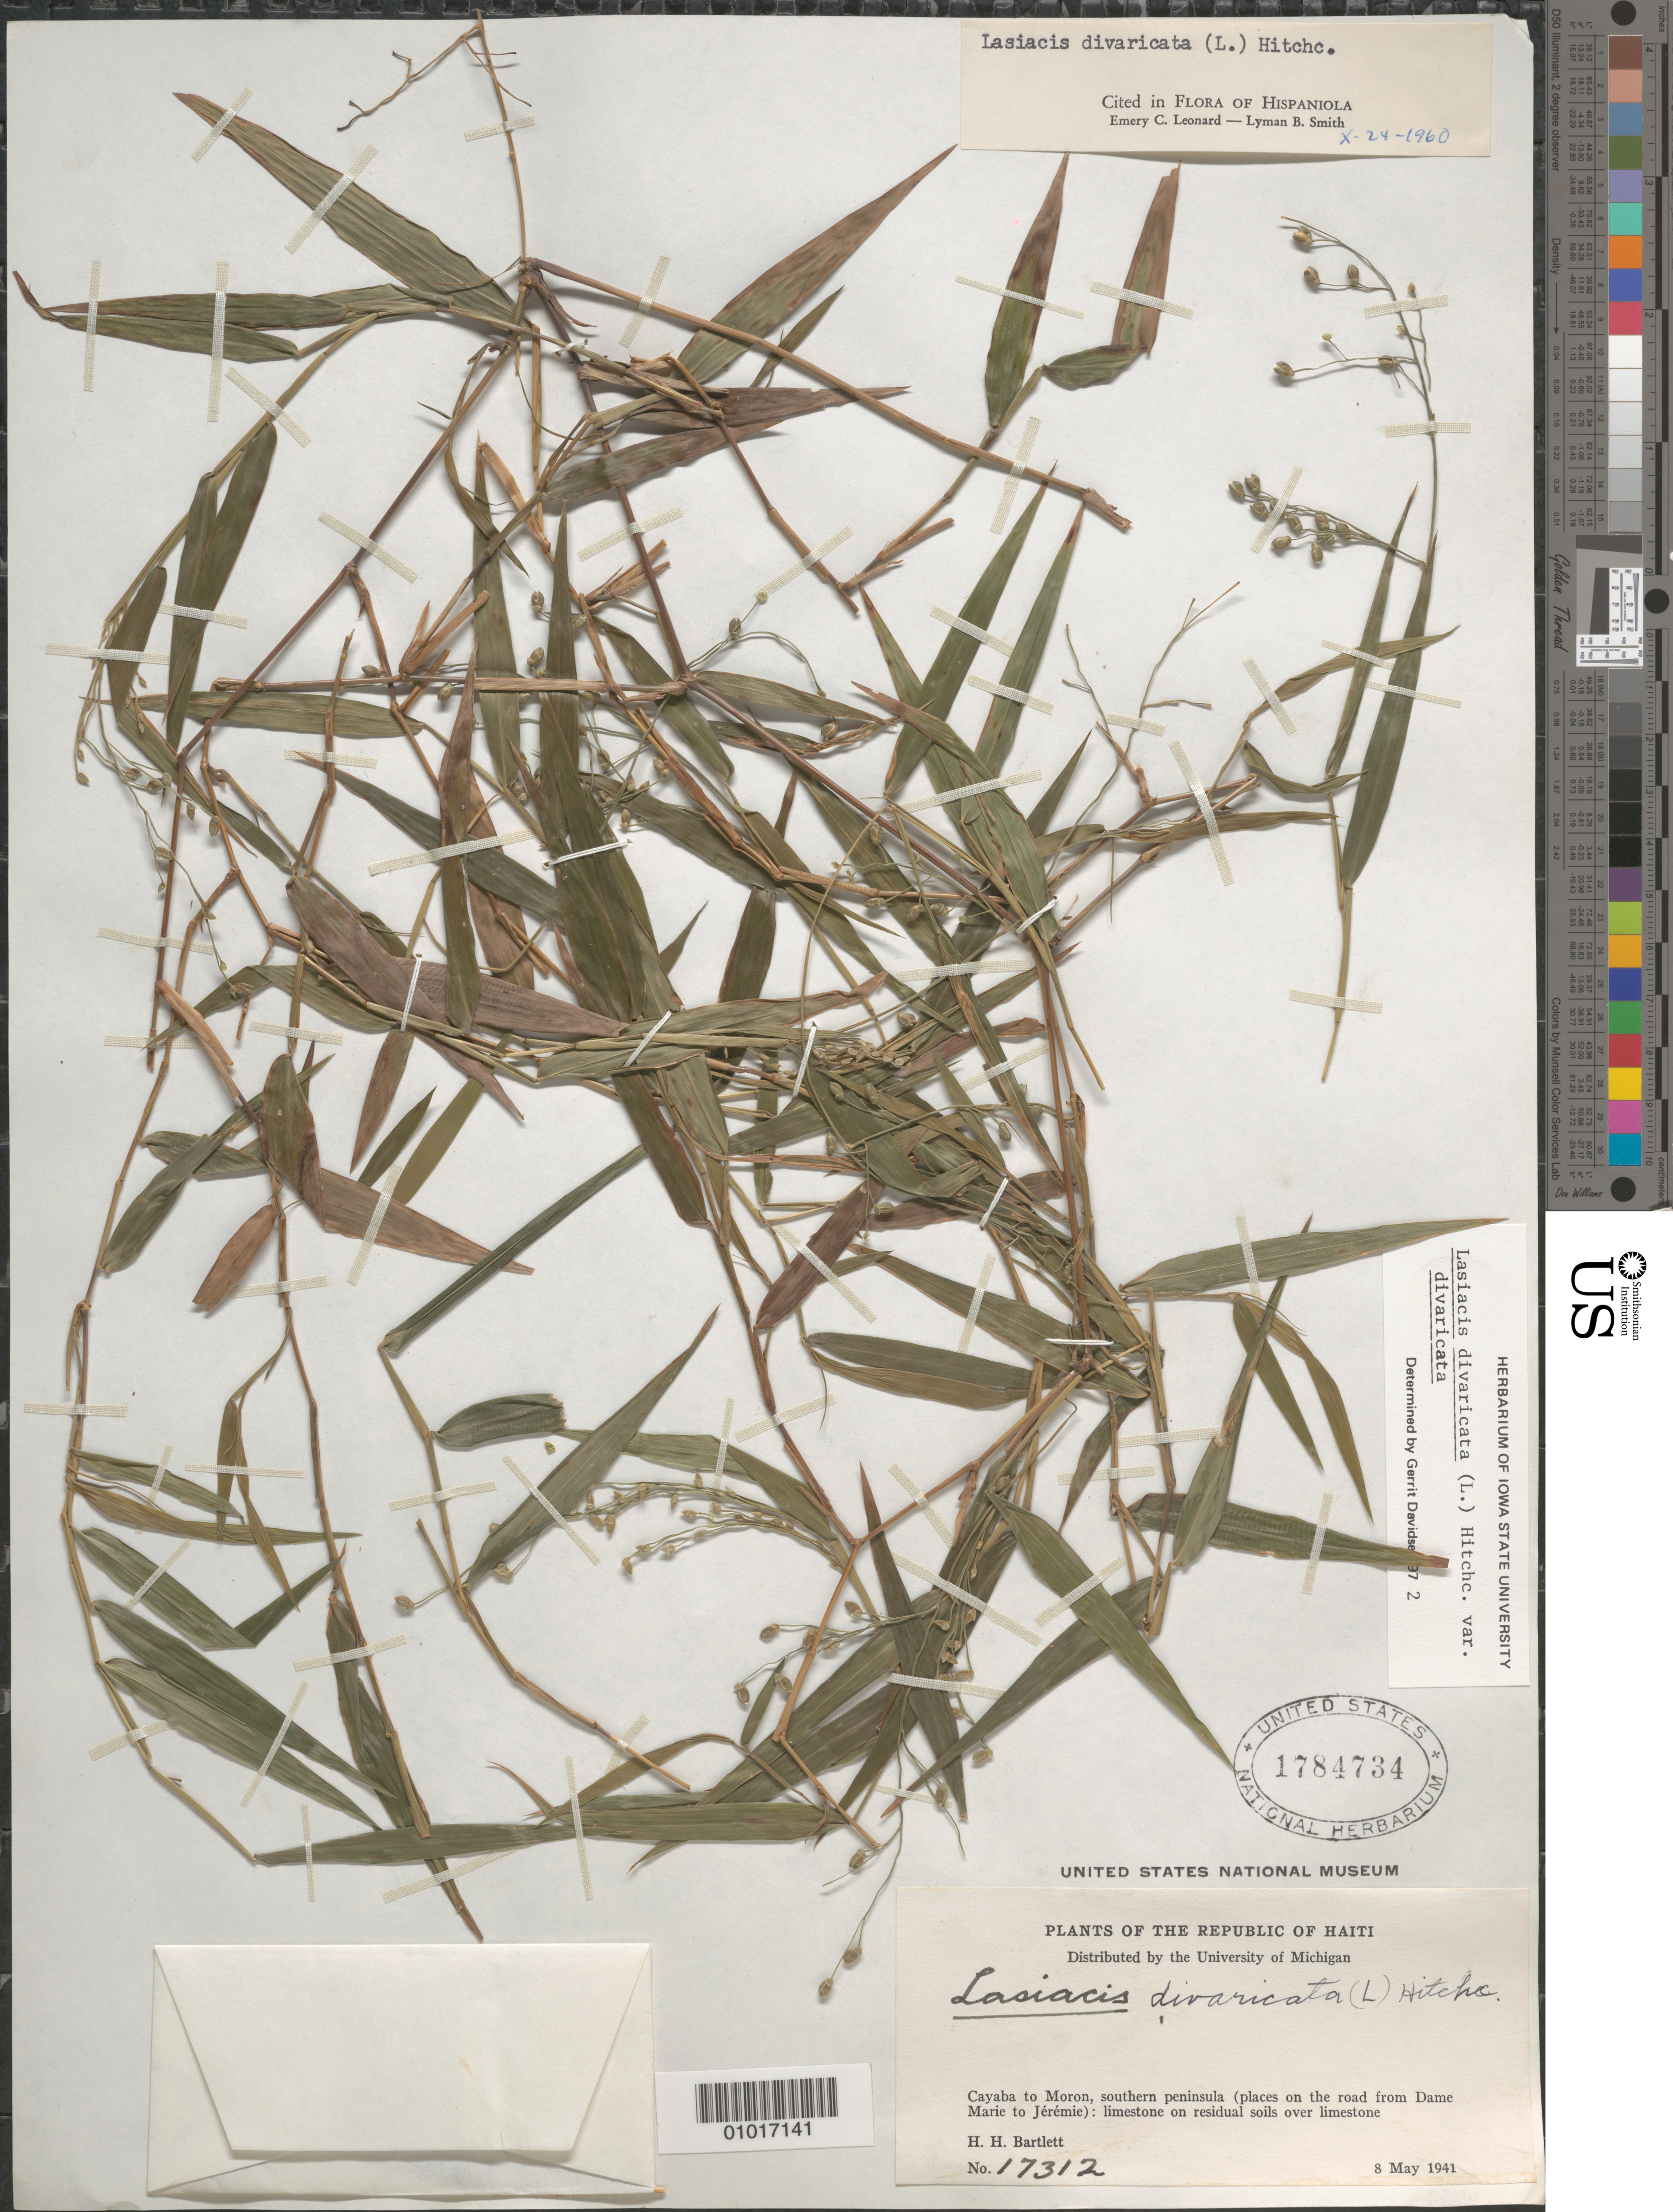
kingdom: Plantae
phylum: Tracheophyta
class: Liliopsida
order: Poales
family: Poaceae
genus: Lasiacis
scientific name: Lasiacis divaricata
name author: (L.) Hitchc.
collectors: H. H. Bartlett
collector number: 17312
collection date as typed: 08 May 1941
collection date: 1941-05-08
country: Haiti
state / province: Sud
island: Hispaniola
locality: Cayaba to Moron, southern Peninsula (places on the road from Dame Marie to Jeremie): limestone on residual soils over limestone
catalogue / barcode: US 1784734